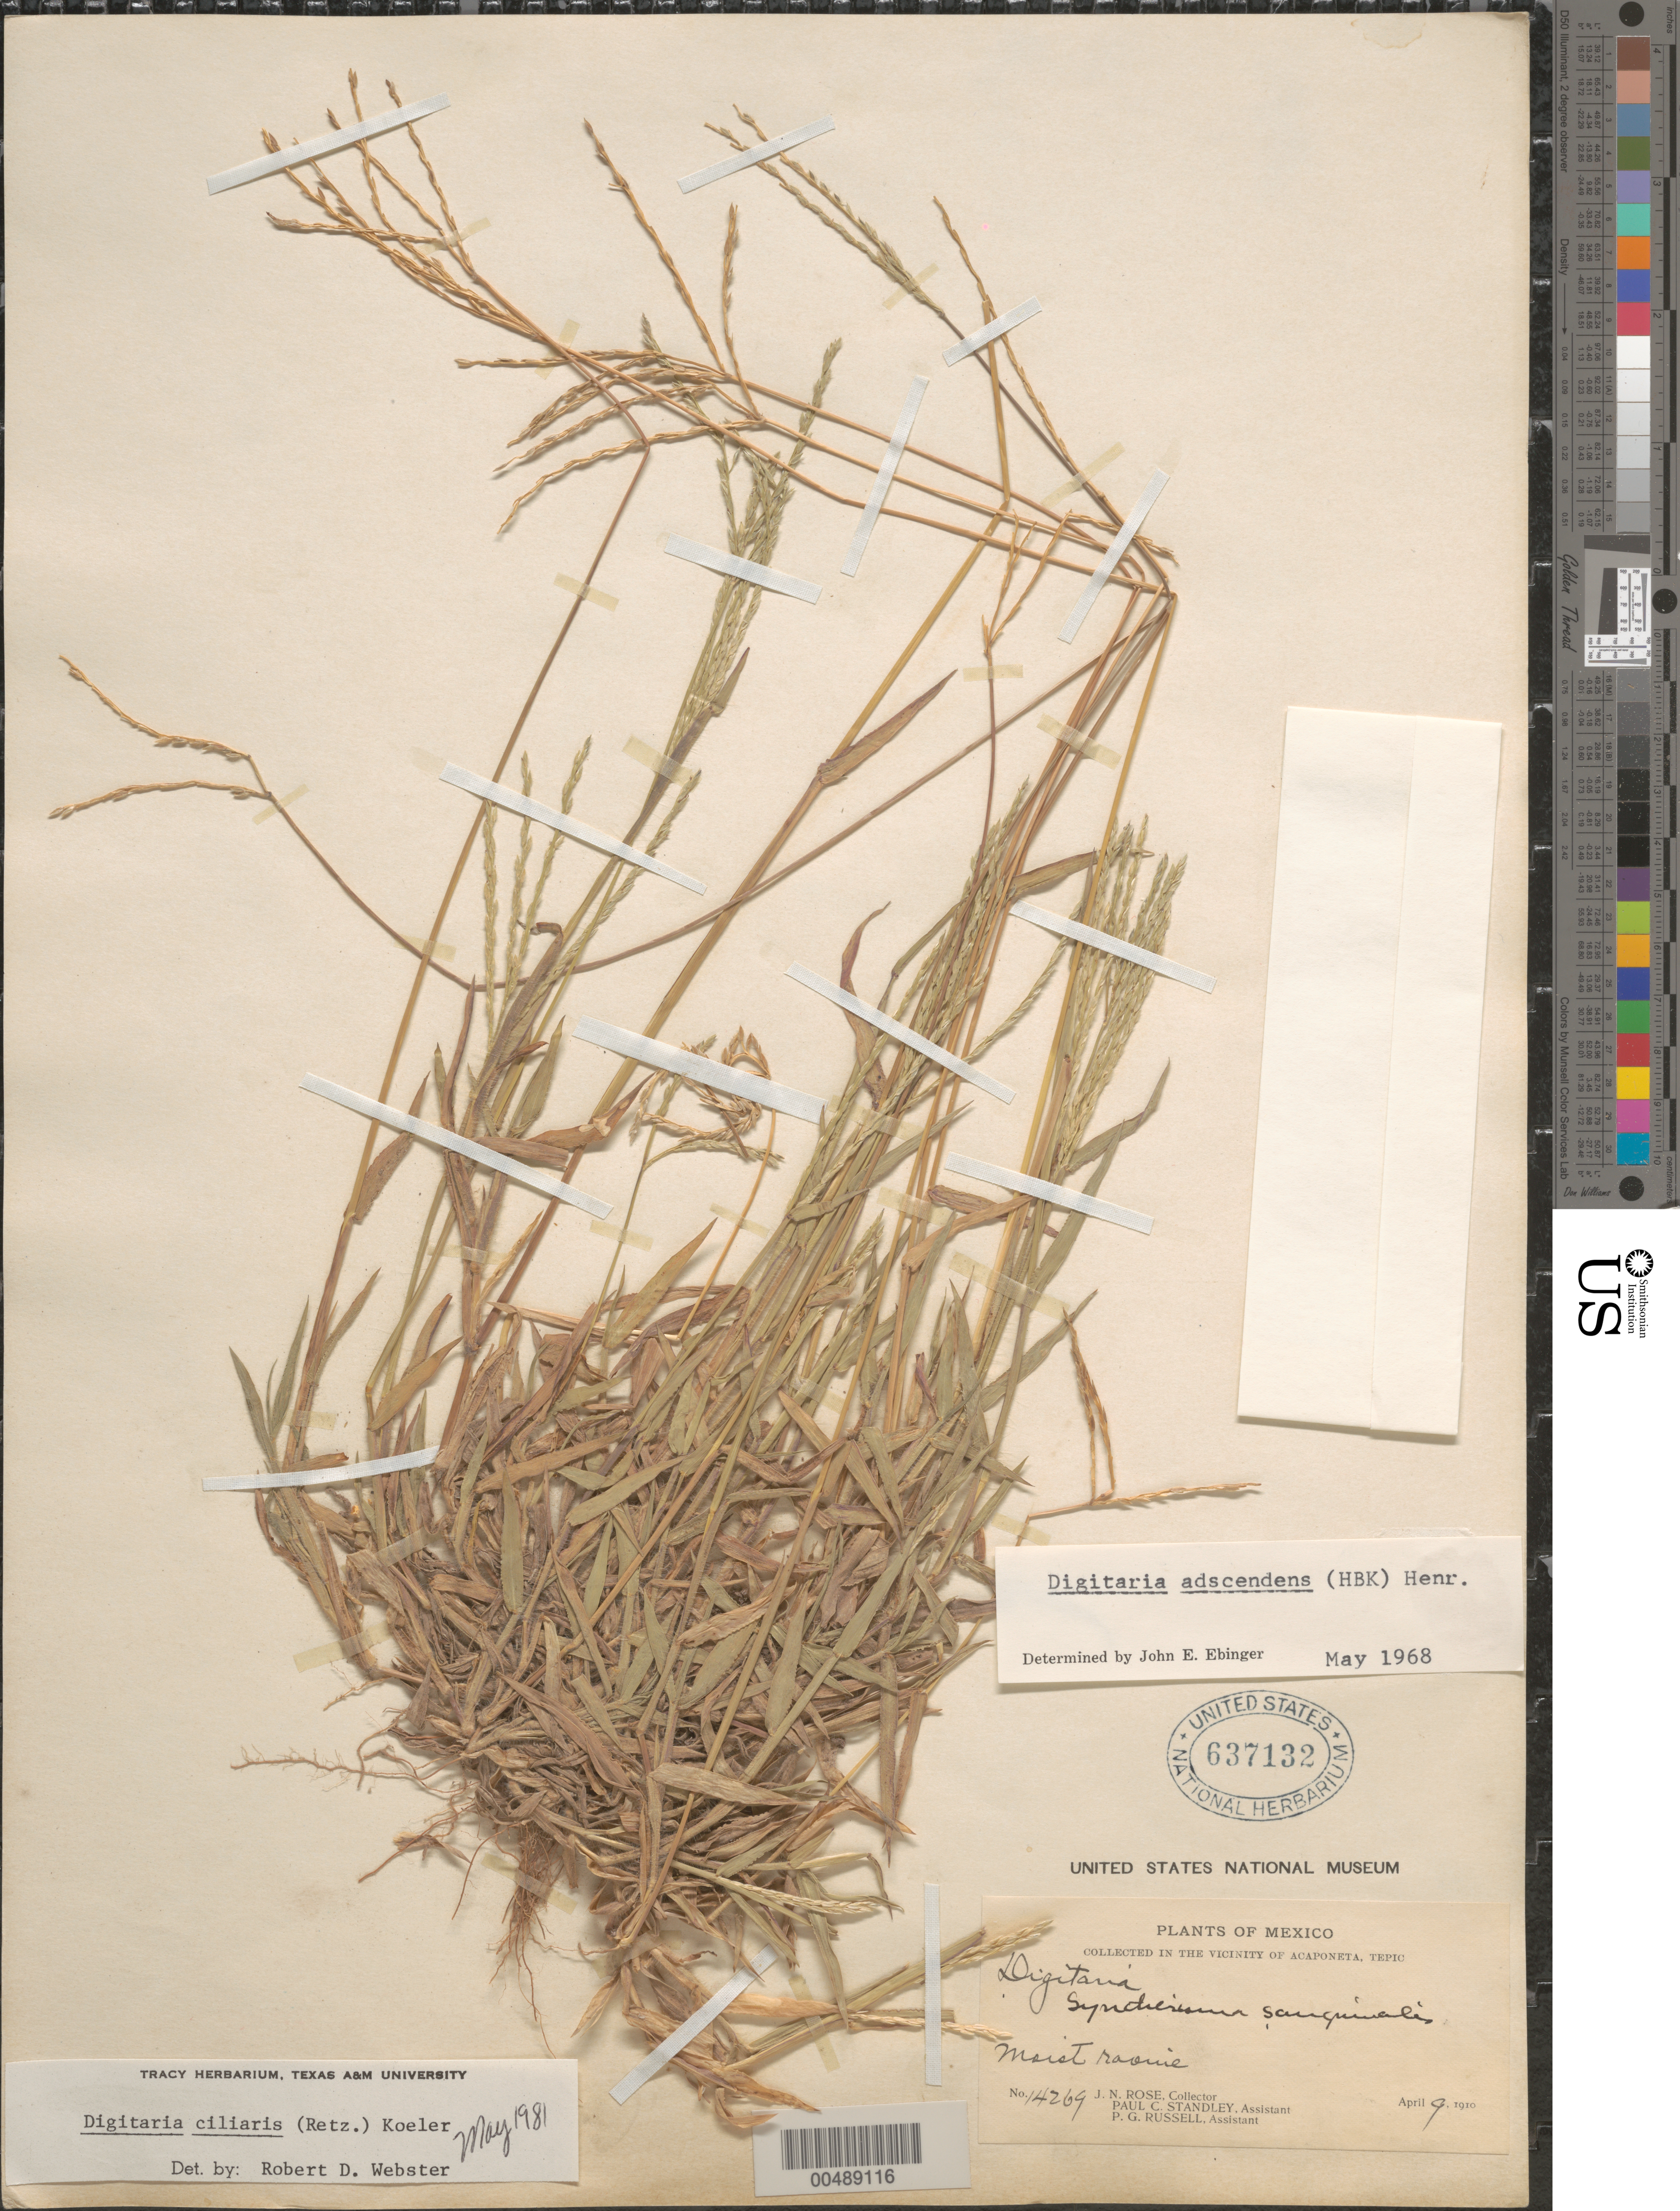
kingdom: Plantae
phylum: Tracheophyta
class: Liliopsida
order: Poales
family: Poaceae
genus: Digitaria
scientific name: Digitaria ciliaris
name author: (Retz.) Koeler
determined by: Webster, Robert D.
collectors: J. N. Rose, P. C. Standley & P. G. Russell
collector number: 14269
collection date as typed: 9 Apr 1910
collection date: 1910-04-09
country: Mexico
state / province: Nayarit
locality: Vicinity of Acaponeta, Tepic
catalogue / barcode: US 637132